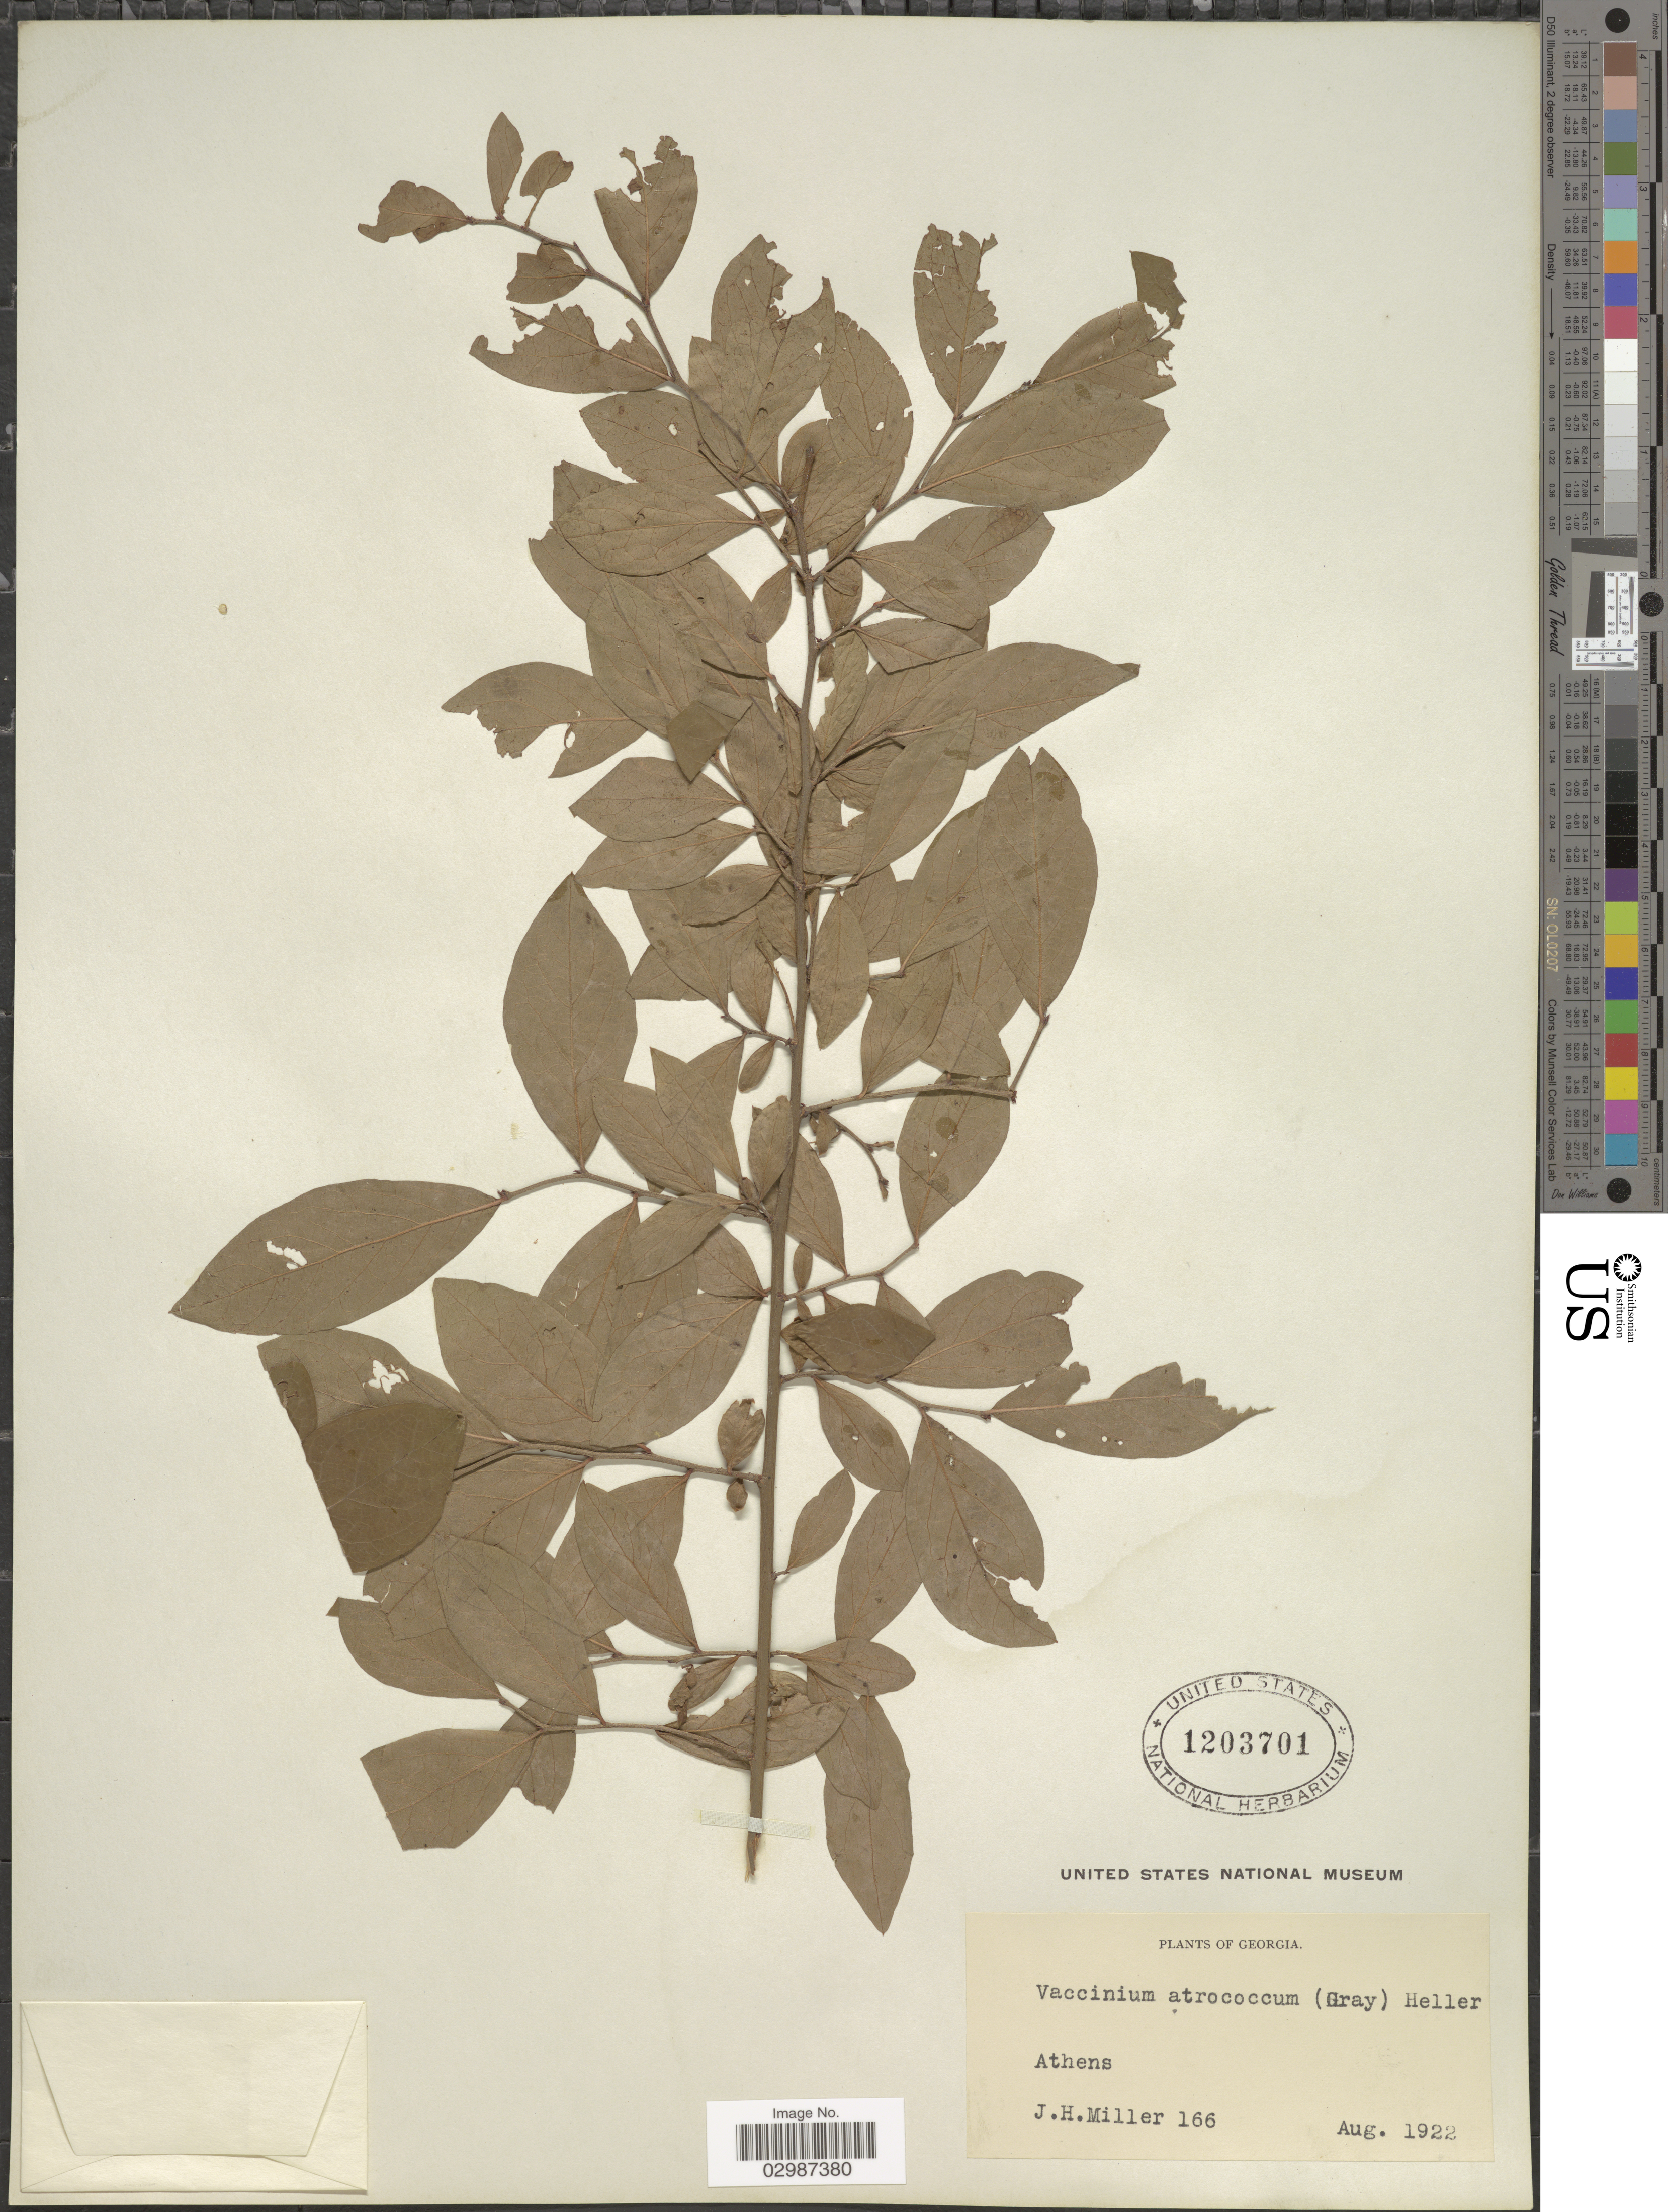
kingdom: Plantae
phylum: Tracheophyta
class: Magnoliopsida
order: Ericales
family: Ericaceae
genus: Vaccinium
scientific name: Vaccinium atrococcum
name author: (A. Gray) A. Heller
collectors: J. H. Miller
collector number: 166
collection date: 1922-08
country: United States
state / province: Georgia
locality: Athens.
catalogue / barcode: US 1203701